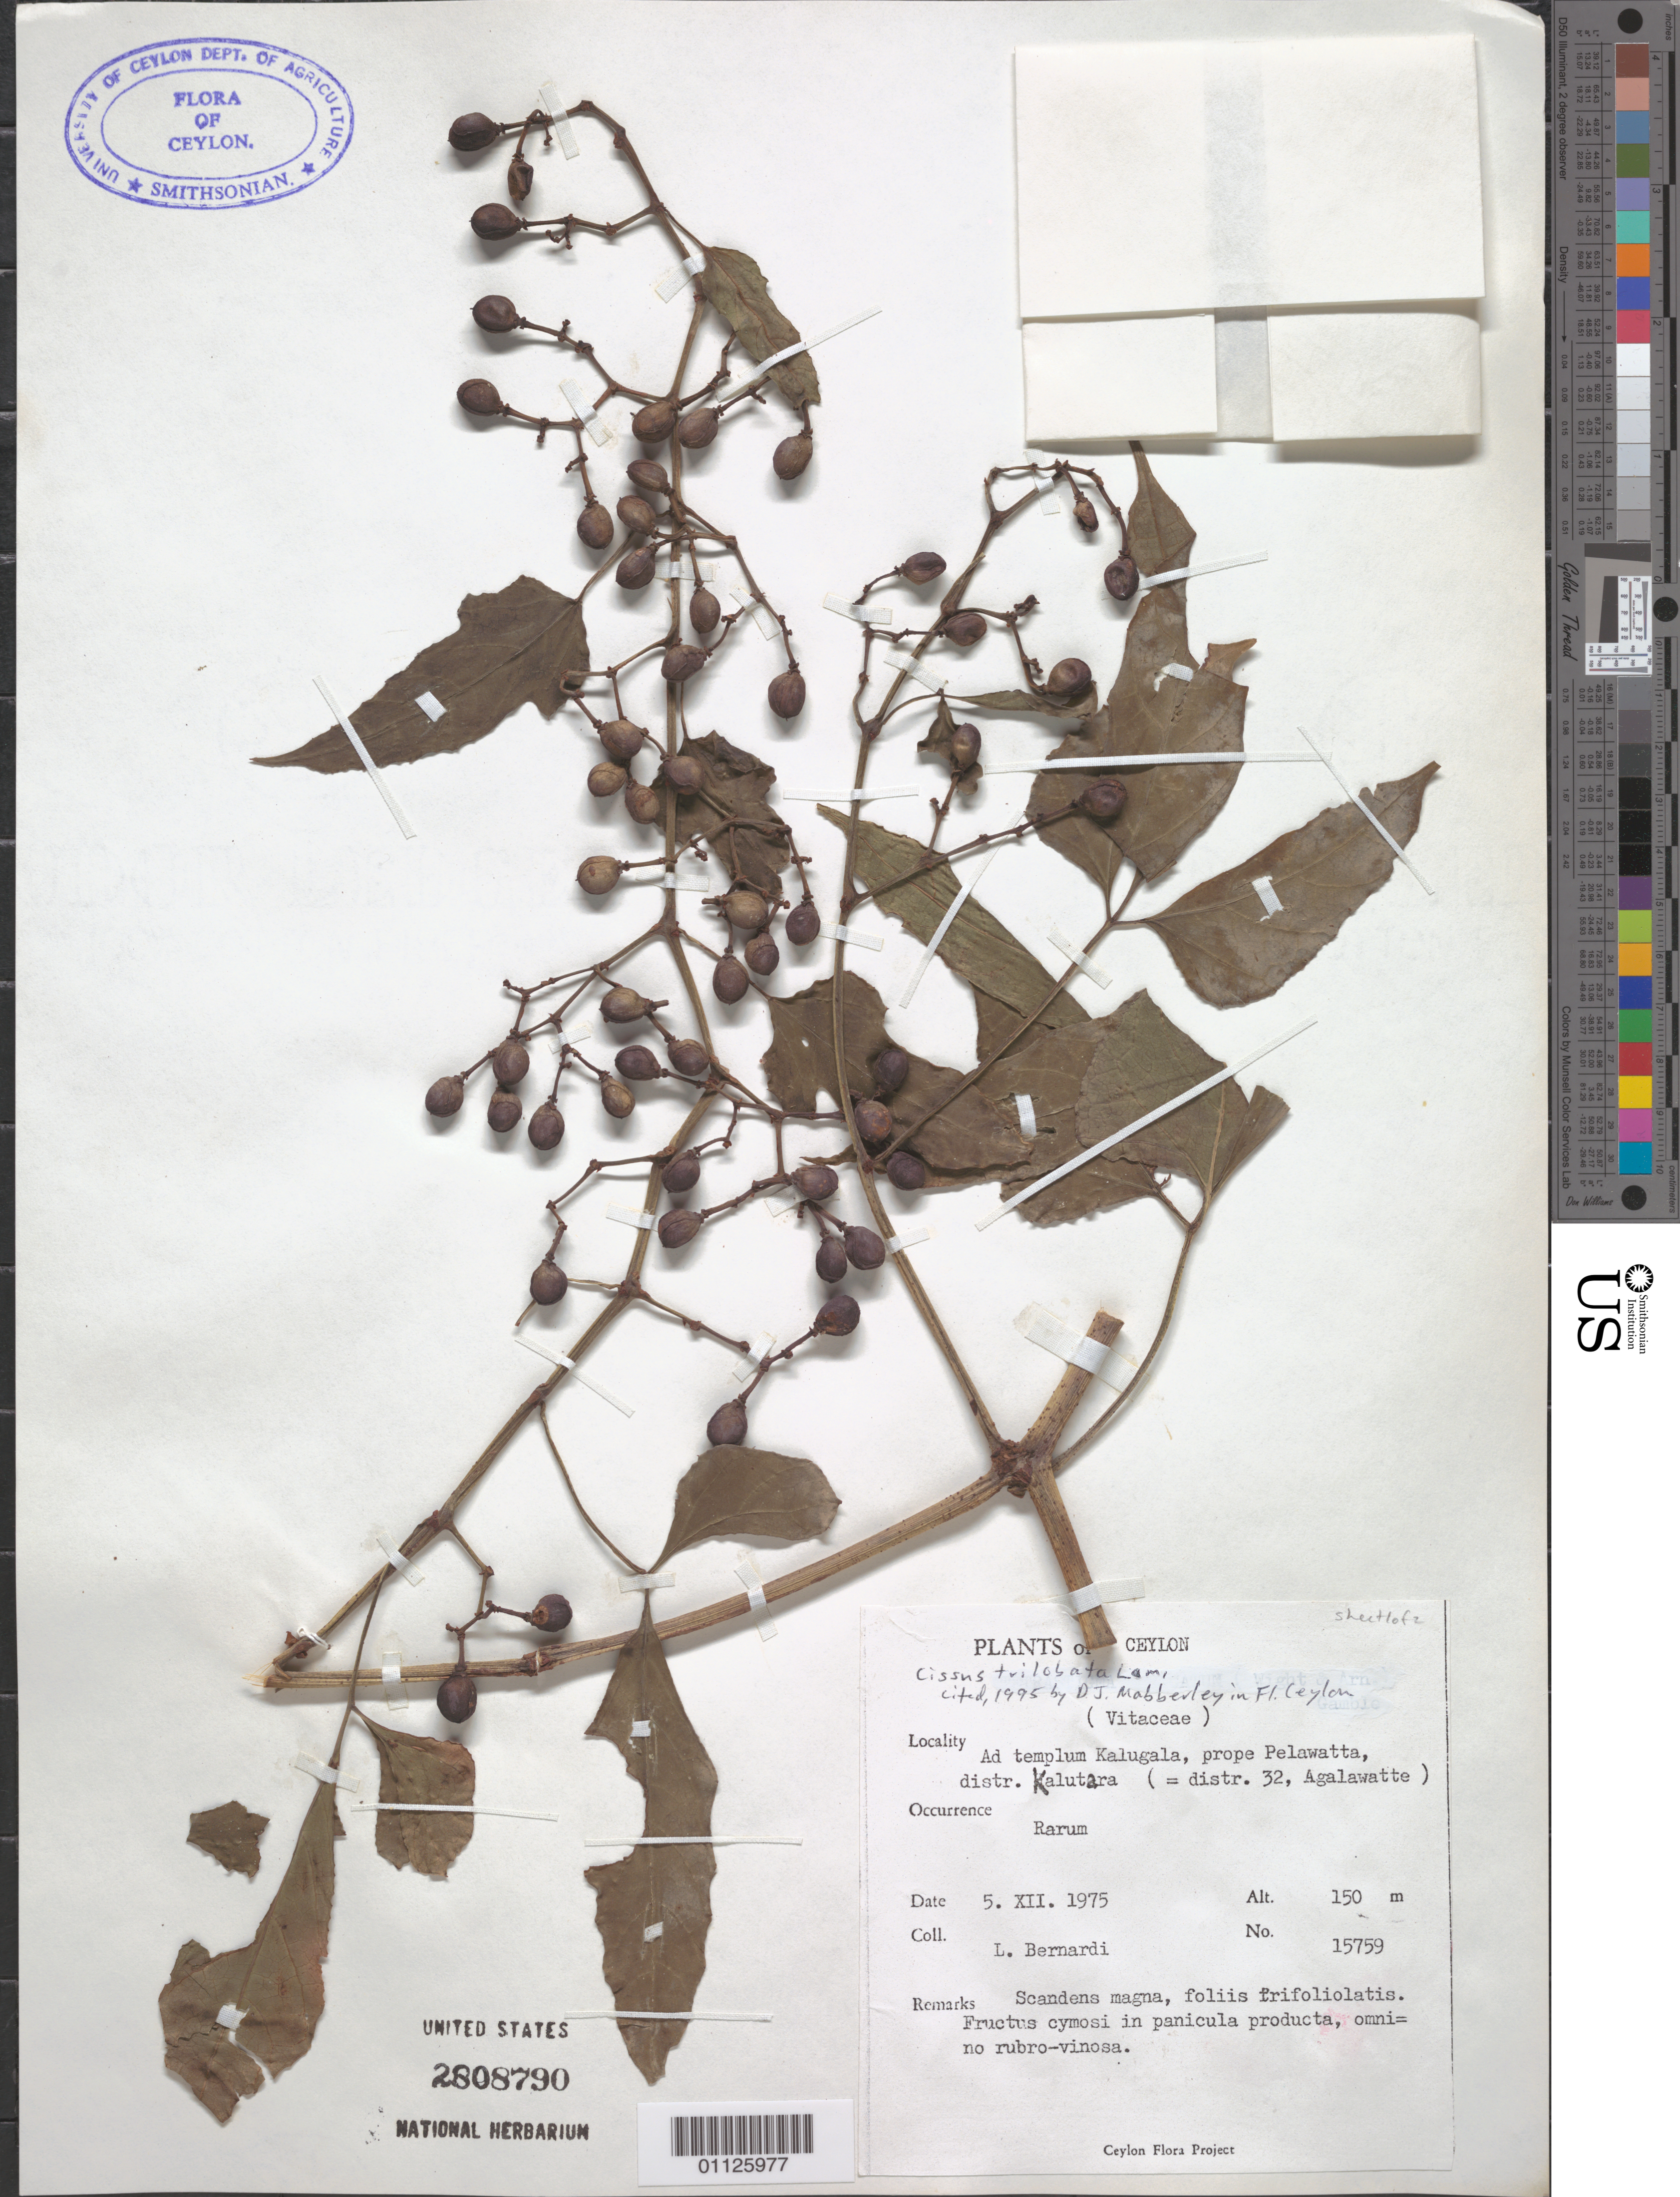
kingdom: Plantae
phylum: Tracheophyta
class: Magnoliopsida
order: Vitales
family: Vitaceae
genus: Cissus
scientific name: Cissus trilobata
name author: Lam.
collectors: A. L. Bernardi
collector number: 15759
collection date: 1975-12-05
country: Sri Lanka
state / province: Western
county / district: Kalutara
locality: Ad templum Kalugala. Prope Pelawatta.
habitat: Scandens magna.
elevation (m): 150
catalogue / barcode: US 2808790